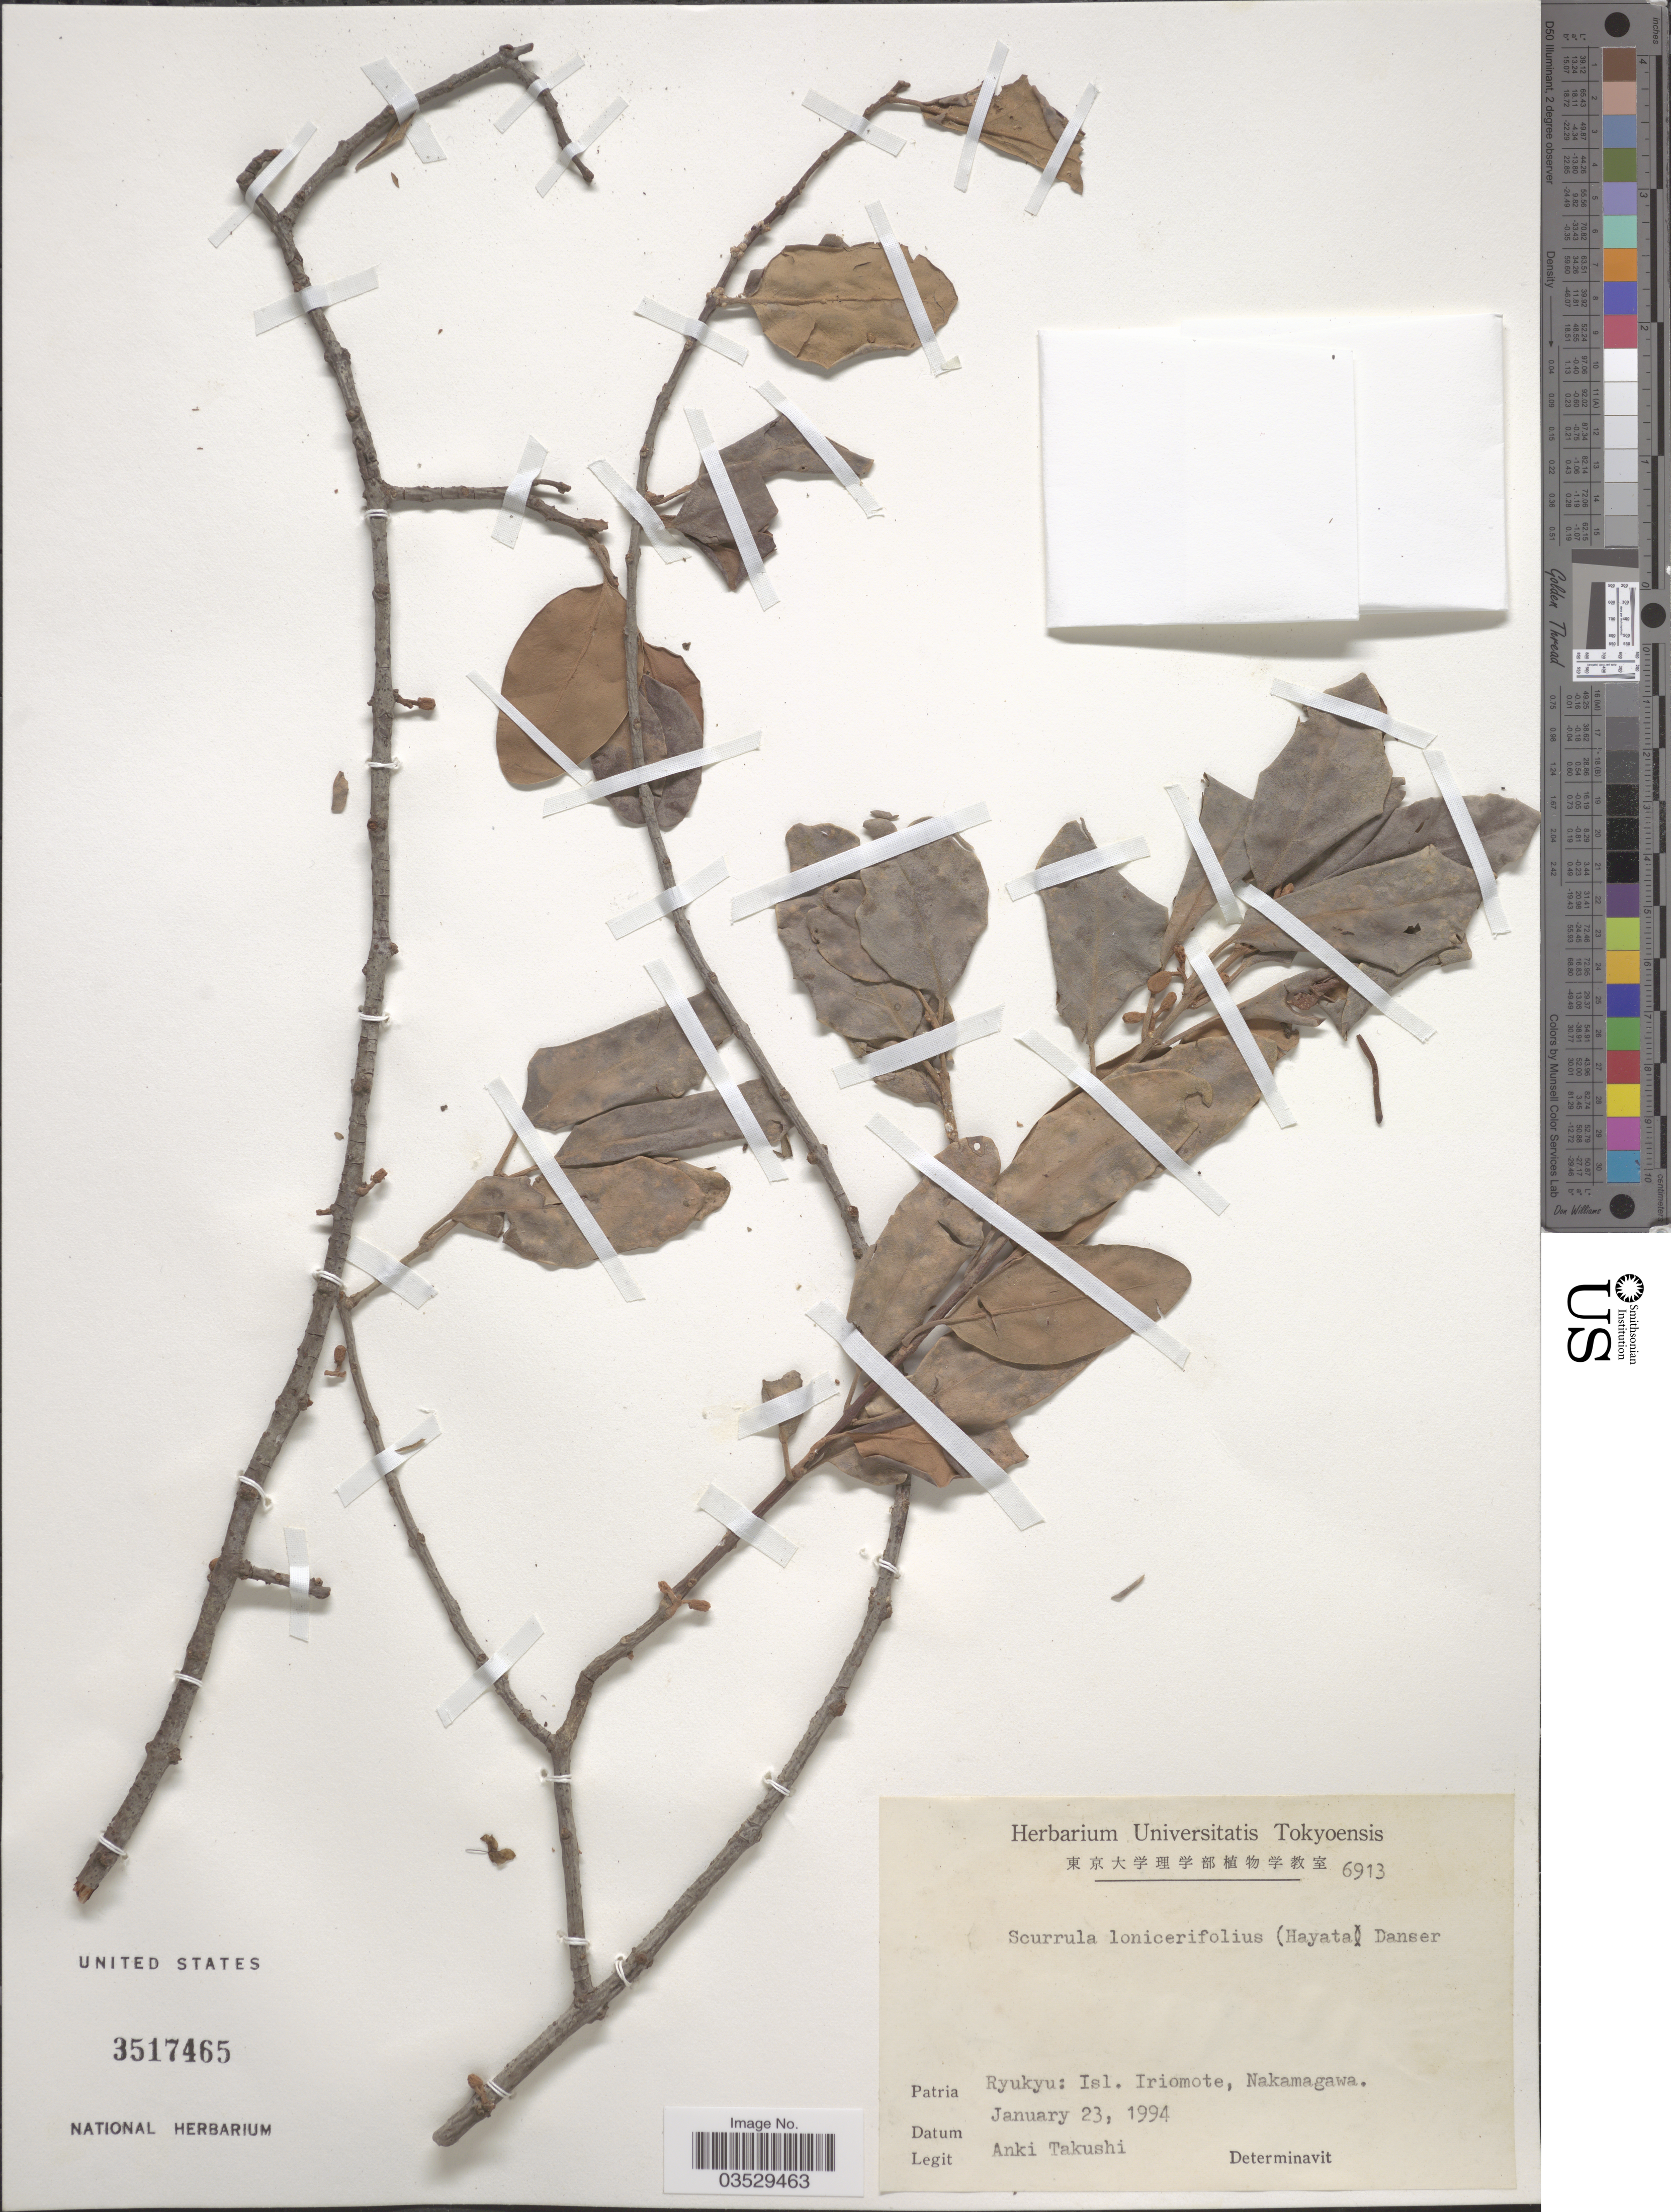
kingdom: Plantae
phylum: Tracheophyta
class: Magnoliopsida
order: Santalales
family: Loranthaceae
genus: Scurrula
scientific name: Scurrula lonicerifolia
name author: (Hayata) Danser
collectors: A. Takushi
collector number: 6913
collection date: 1994-01-23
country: Japan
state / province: Okinawa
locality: Ryukyu: Isl. Iriomote Nakamagawa.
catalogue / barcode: US 3517465